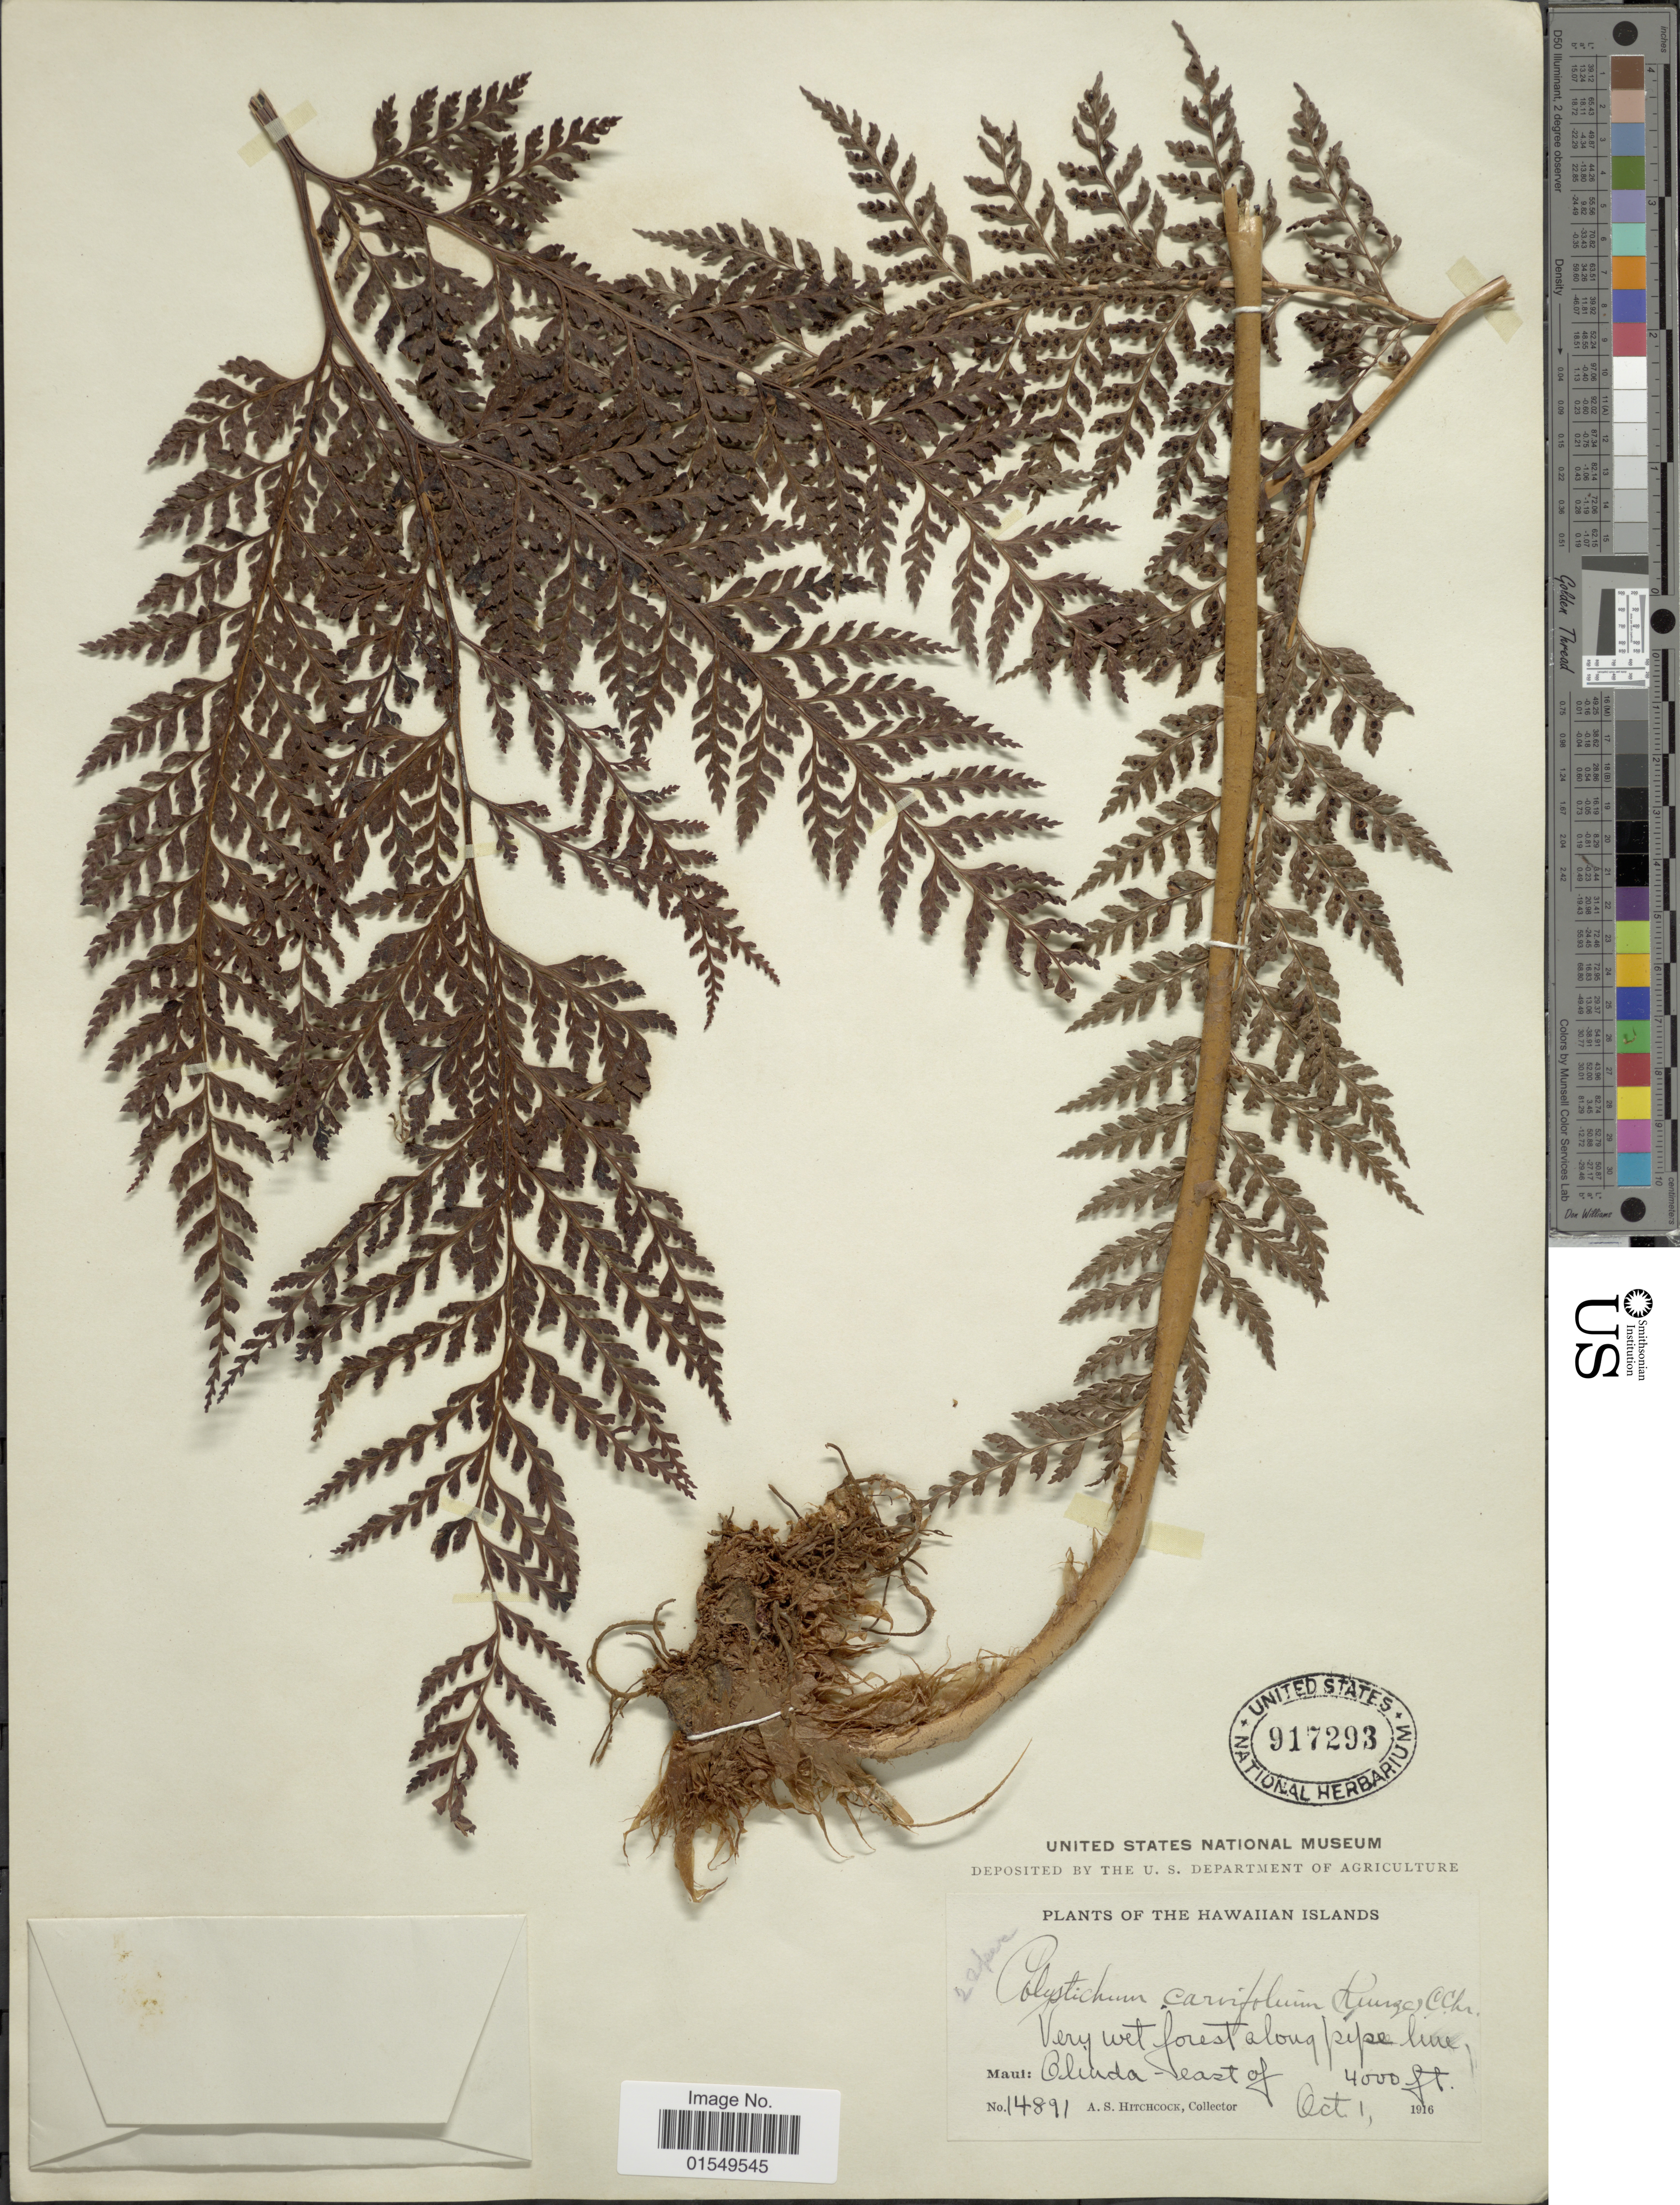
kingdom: Plantae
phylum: Tracheophyta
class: Polypodiopsida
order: Polypodiales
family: Dryopteridaceae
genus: Arachniodes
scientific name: Arachniodes sp.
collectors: A. S. Hitchcock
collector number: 14891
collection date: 1916-10-01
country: United States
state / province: Hawaii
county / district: Maui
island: Maui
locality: Hawaiian Islands, very wet forest along pipe line, Olinda-east of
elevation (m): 1219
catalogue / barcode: US 917293